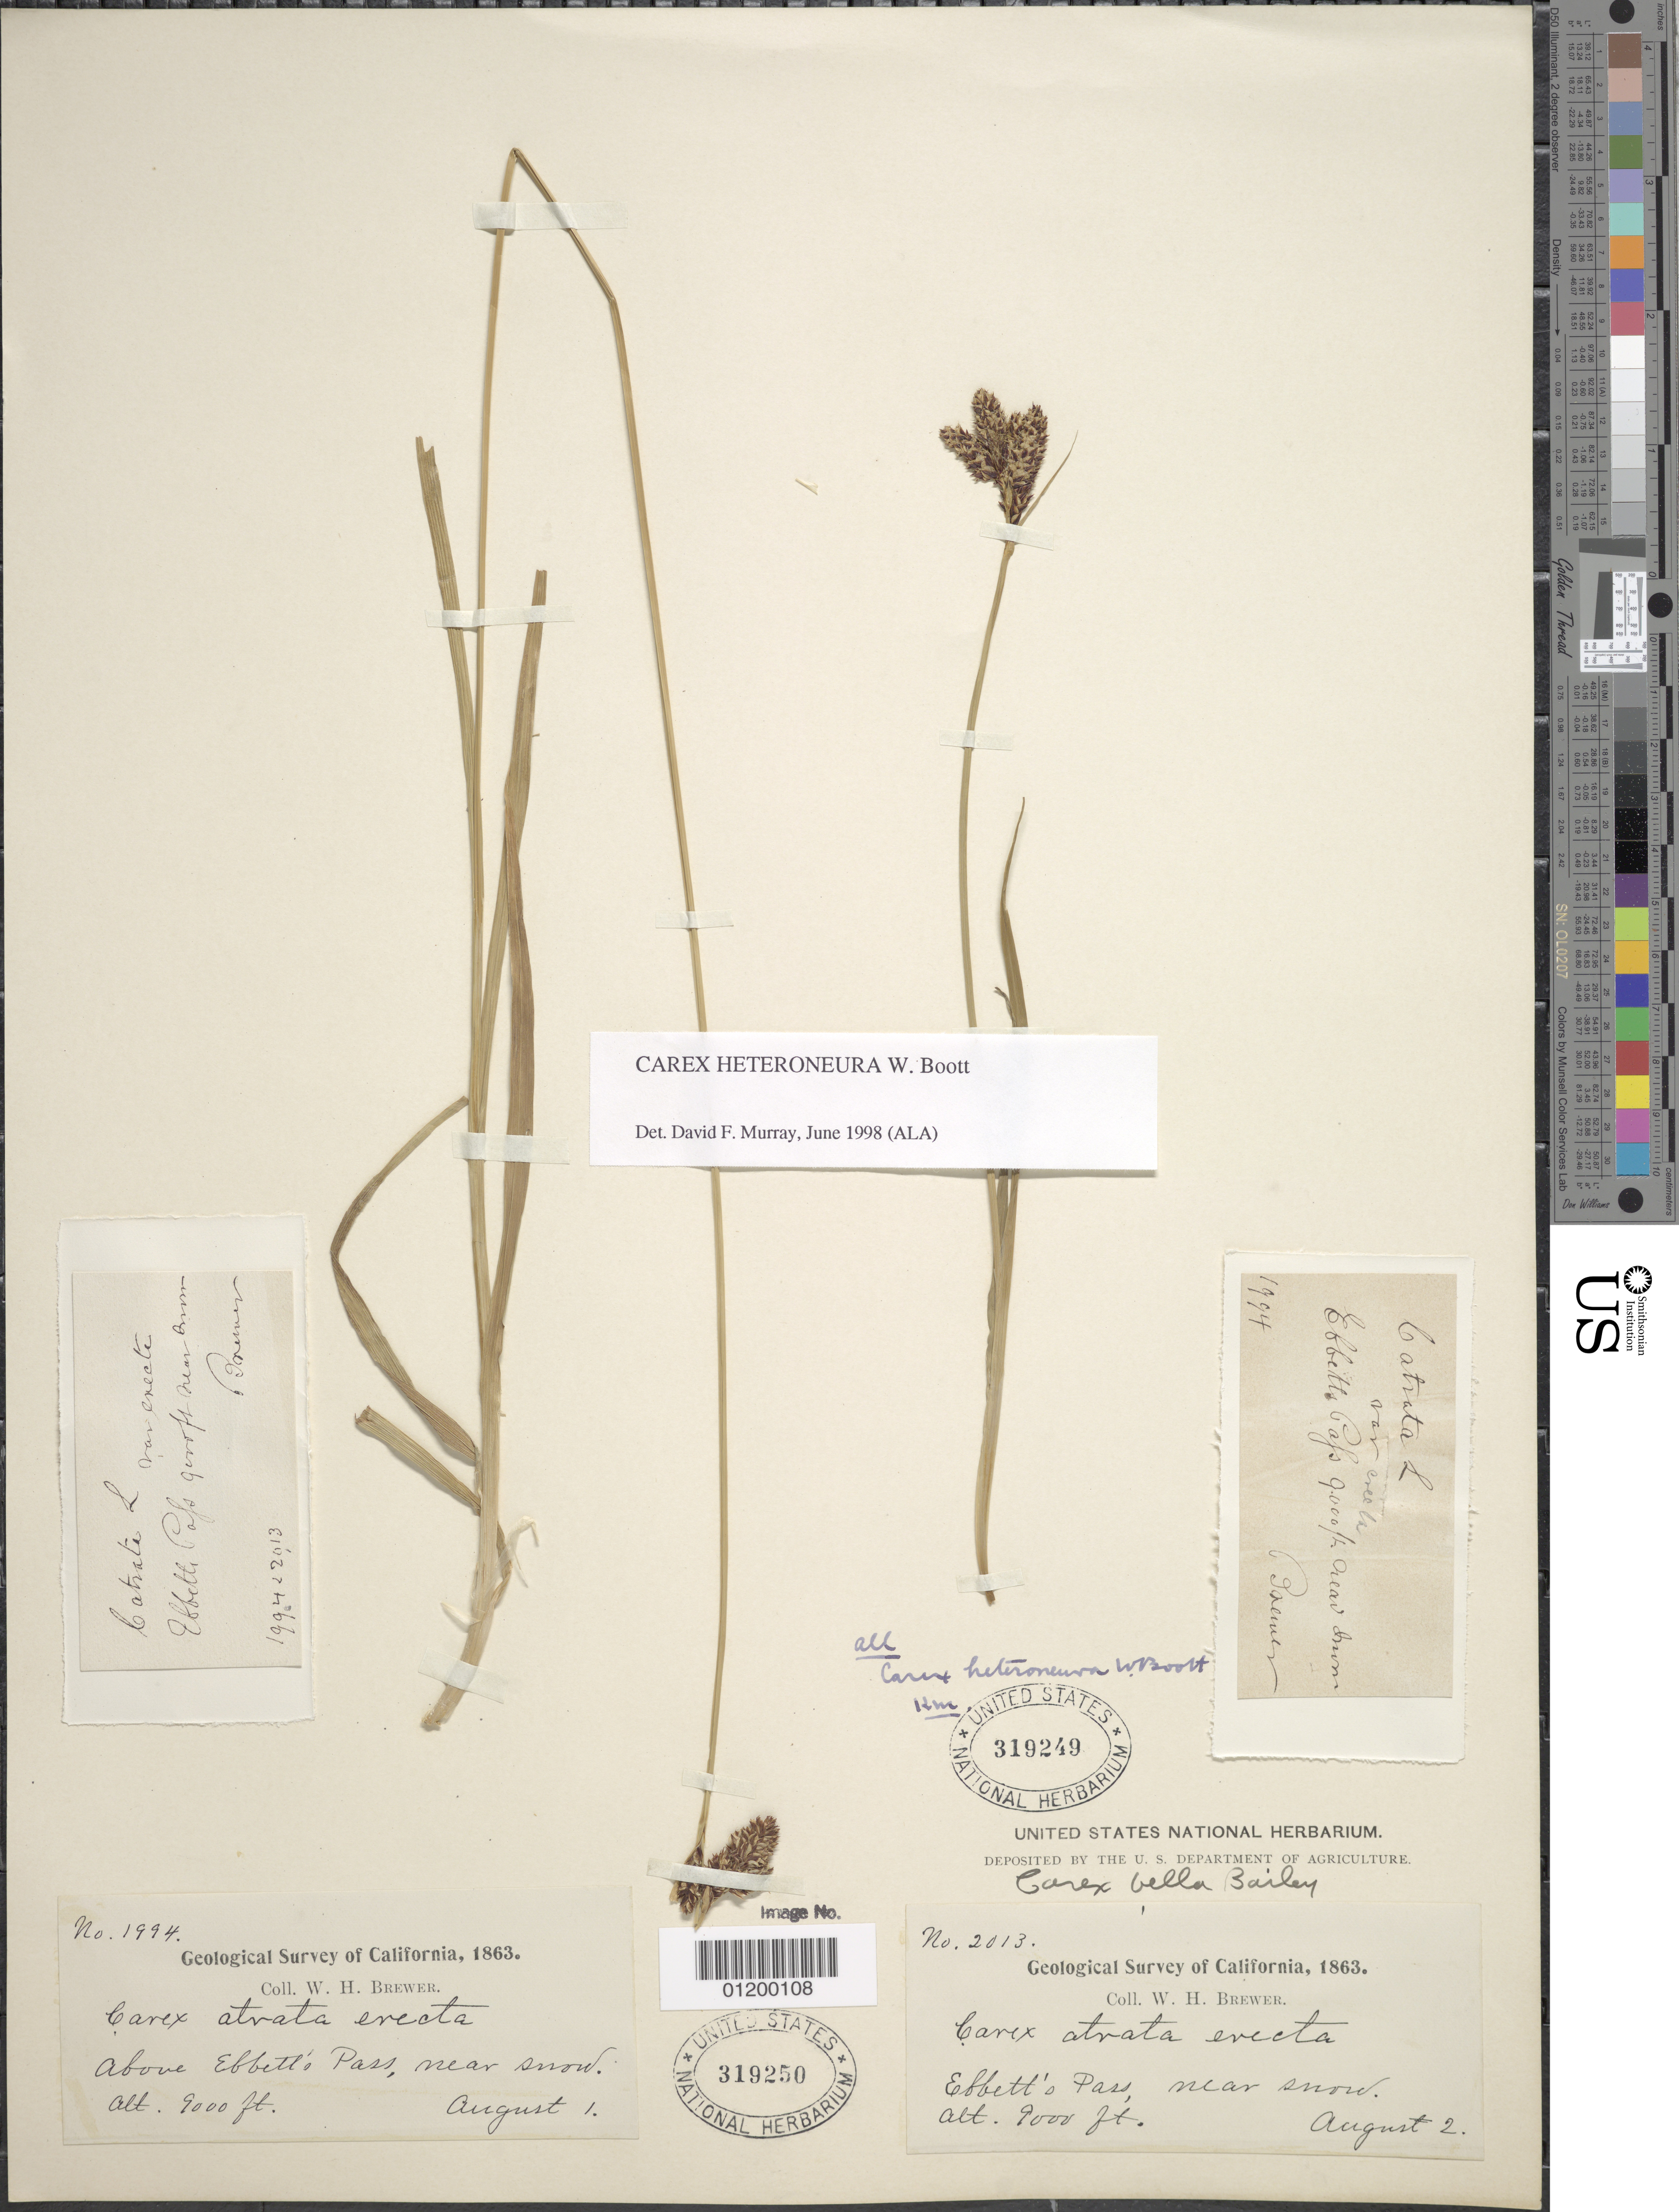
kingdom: Plantae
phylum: Tracheophyta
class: Liliopsida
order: Poales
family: Cyperaceae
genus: Carex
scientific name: Carex heteroneura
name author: S. Watson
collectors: W. H. Brewer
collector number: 2013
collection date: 1863-08-02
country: United States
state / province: California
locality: Ebbett's Pass, near snow.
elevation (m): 2743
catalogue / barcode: US 319249